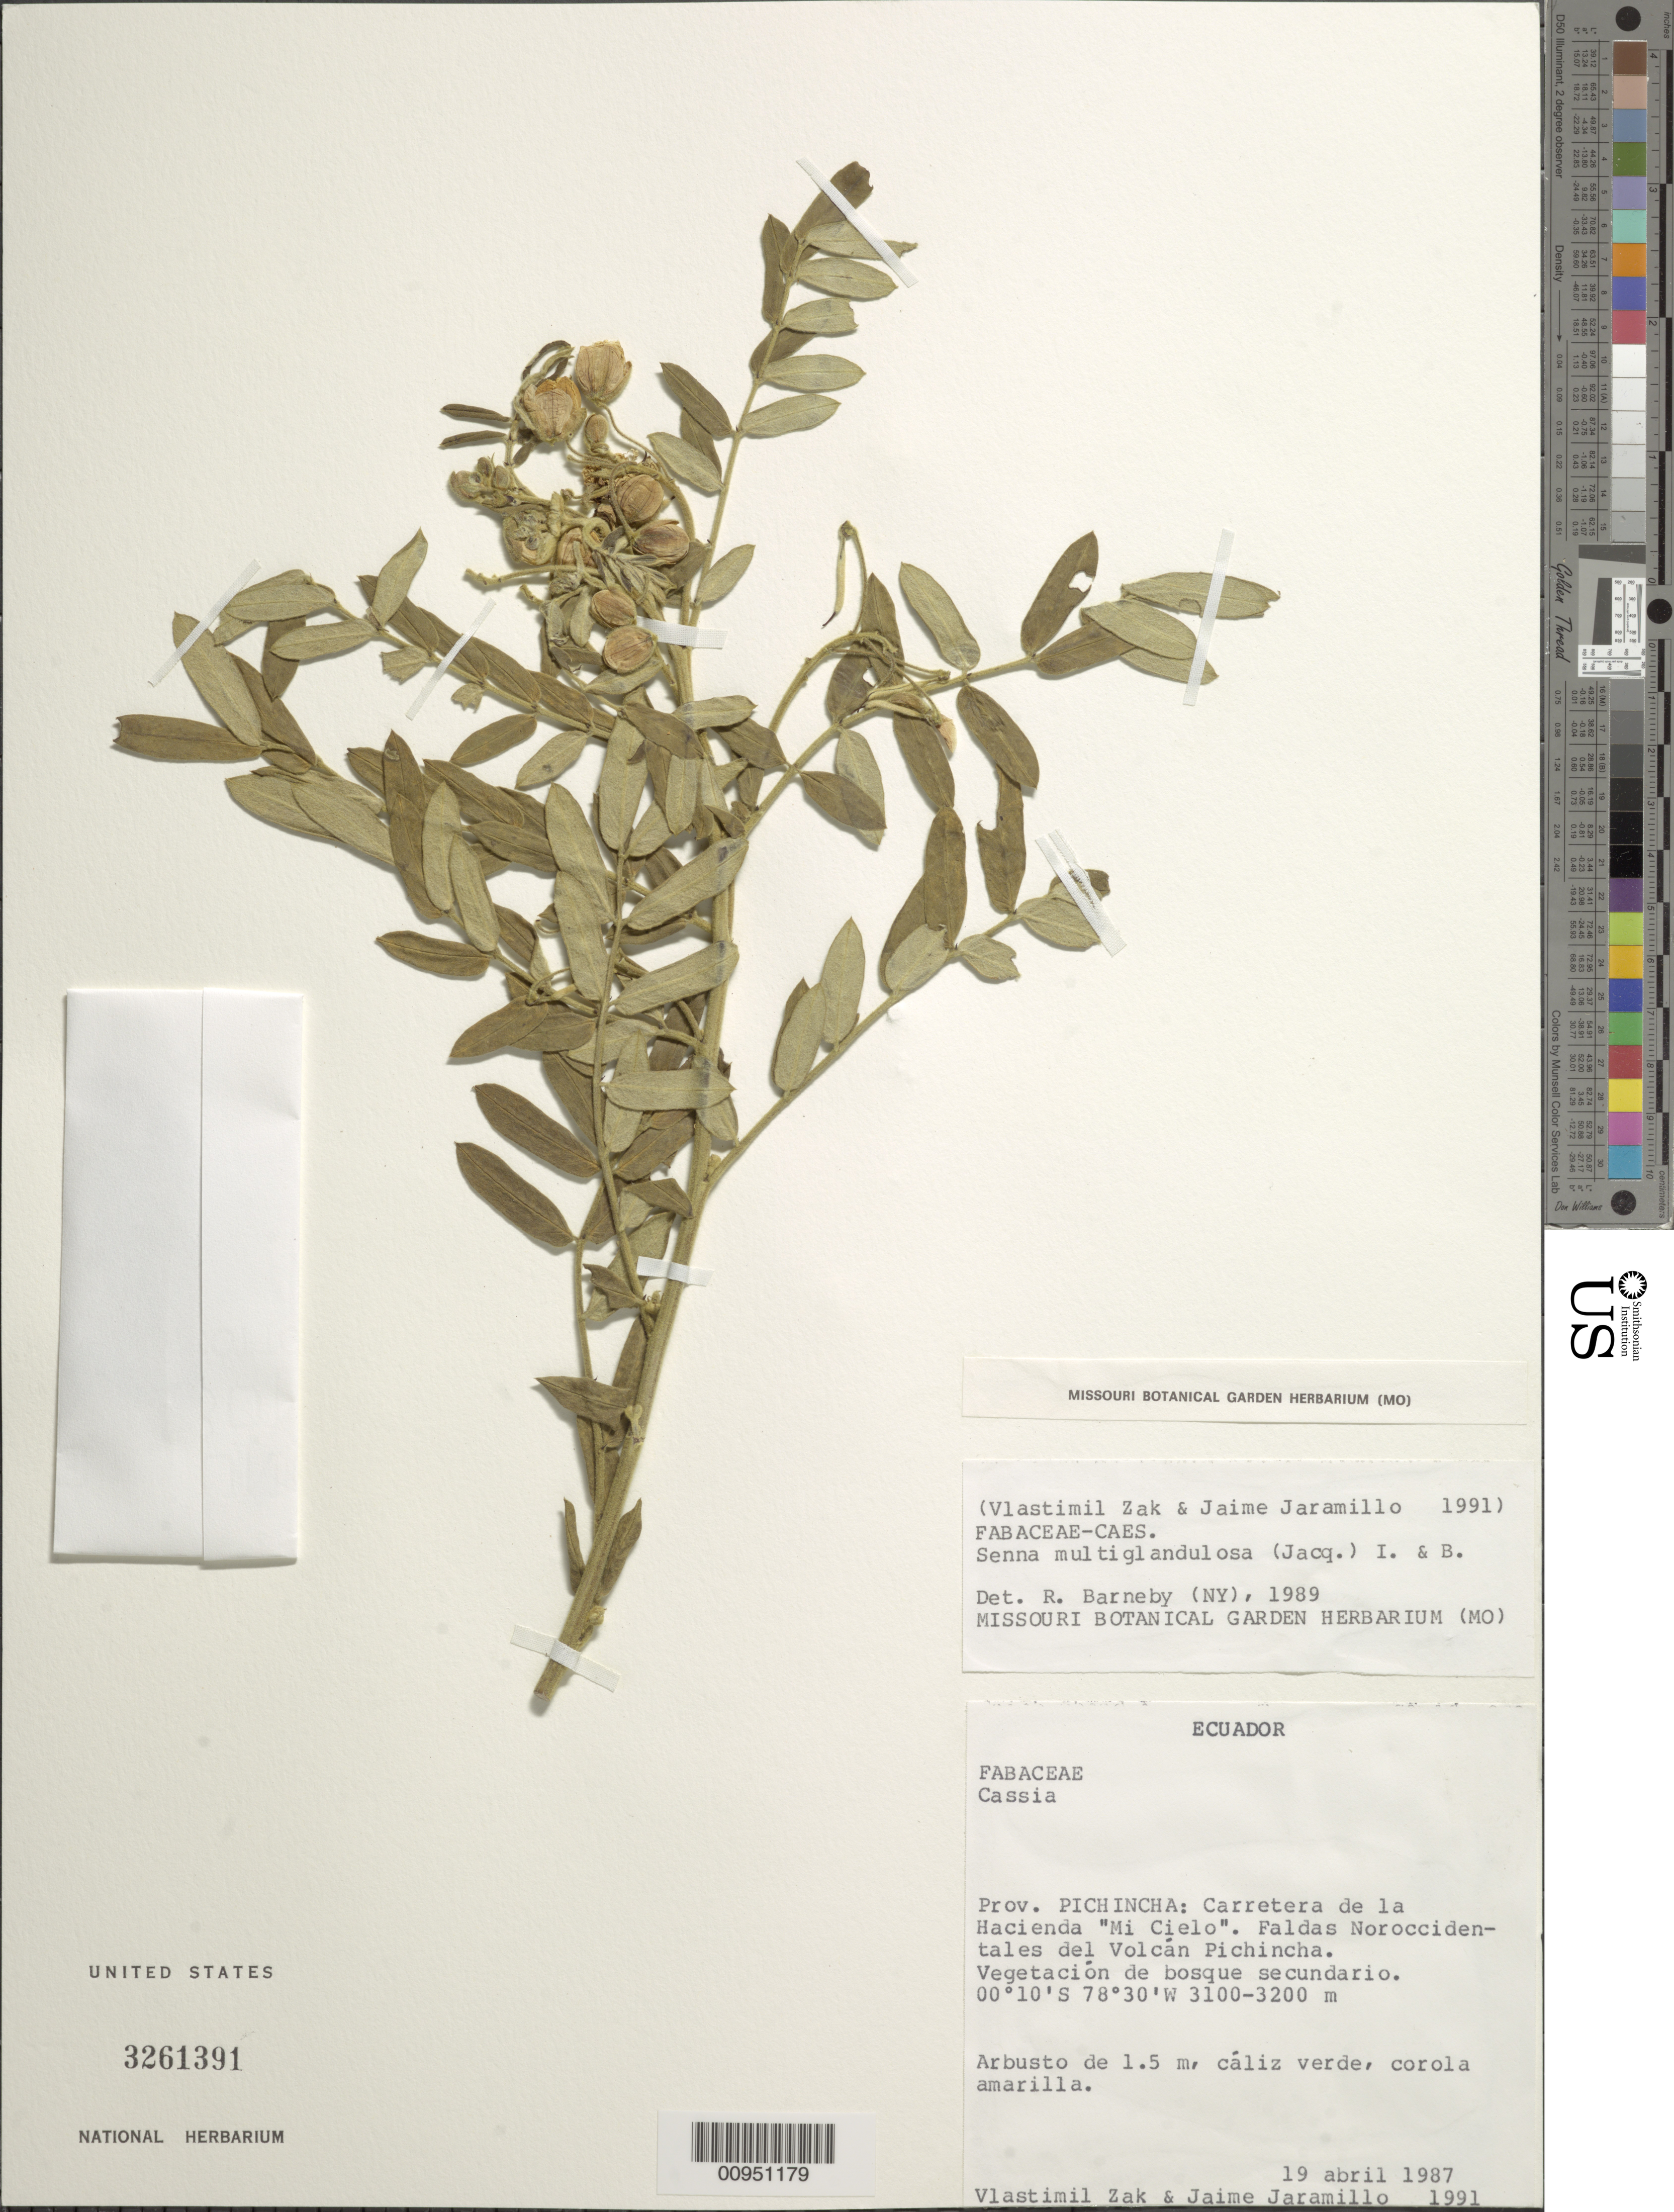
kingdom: Plantae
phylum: Tracheophyta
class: Magnoliopsida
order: Fabales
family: Fabaceae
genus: Senna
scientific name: Senna multiglandulosa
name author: (Jacq.) H.S. Irwin & Barneby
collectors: V. Zak & J. L. Jaramillo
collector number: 1991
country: Ecuador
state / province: Pichincha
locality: Carretera de ka Gacuebda, Volcan pichincha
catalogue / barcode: US 3261391